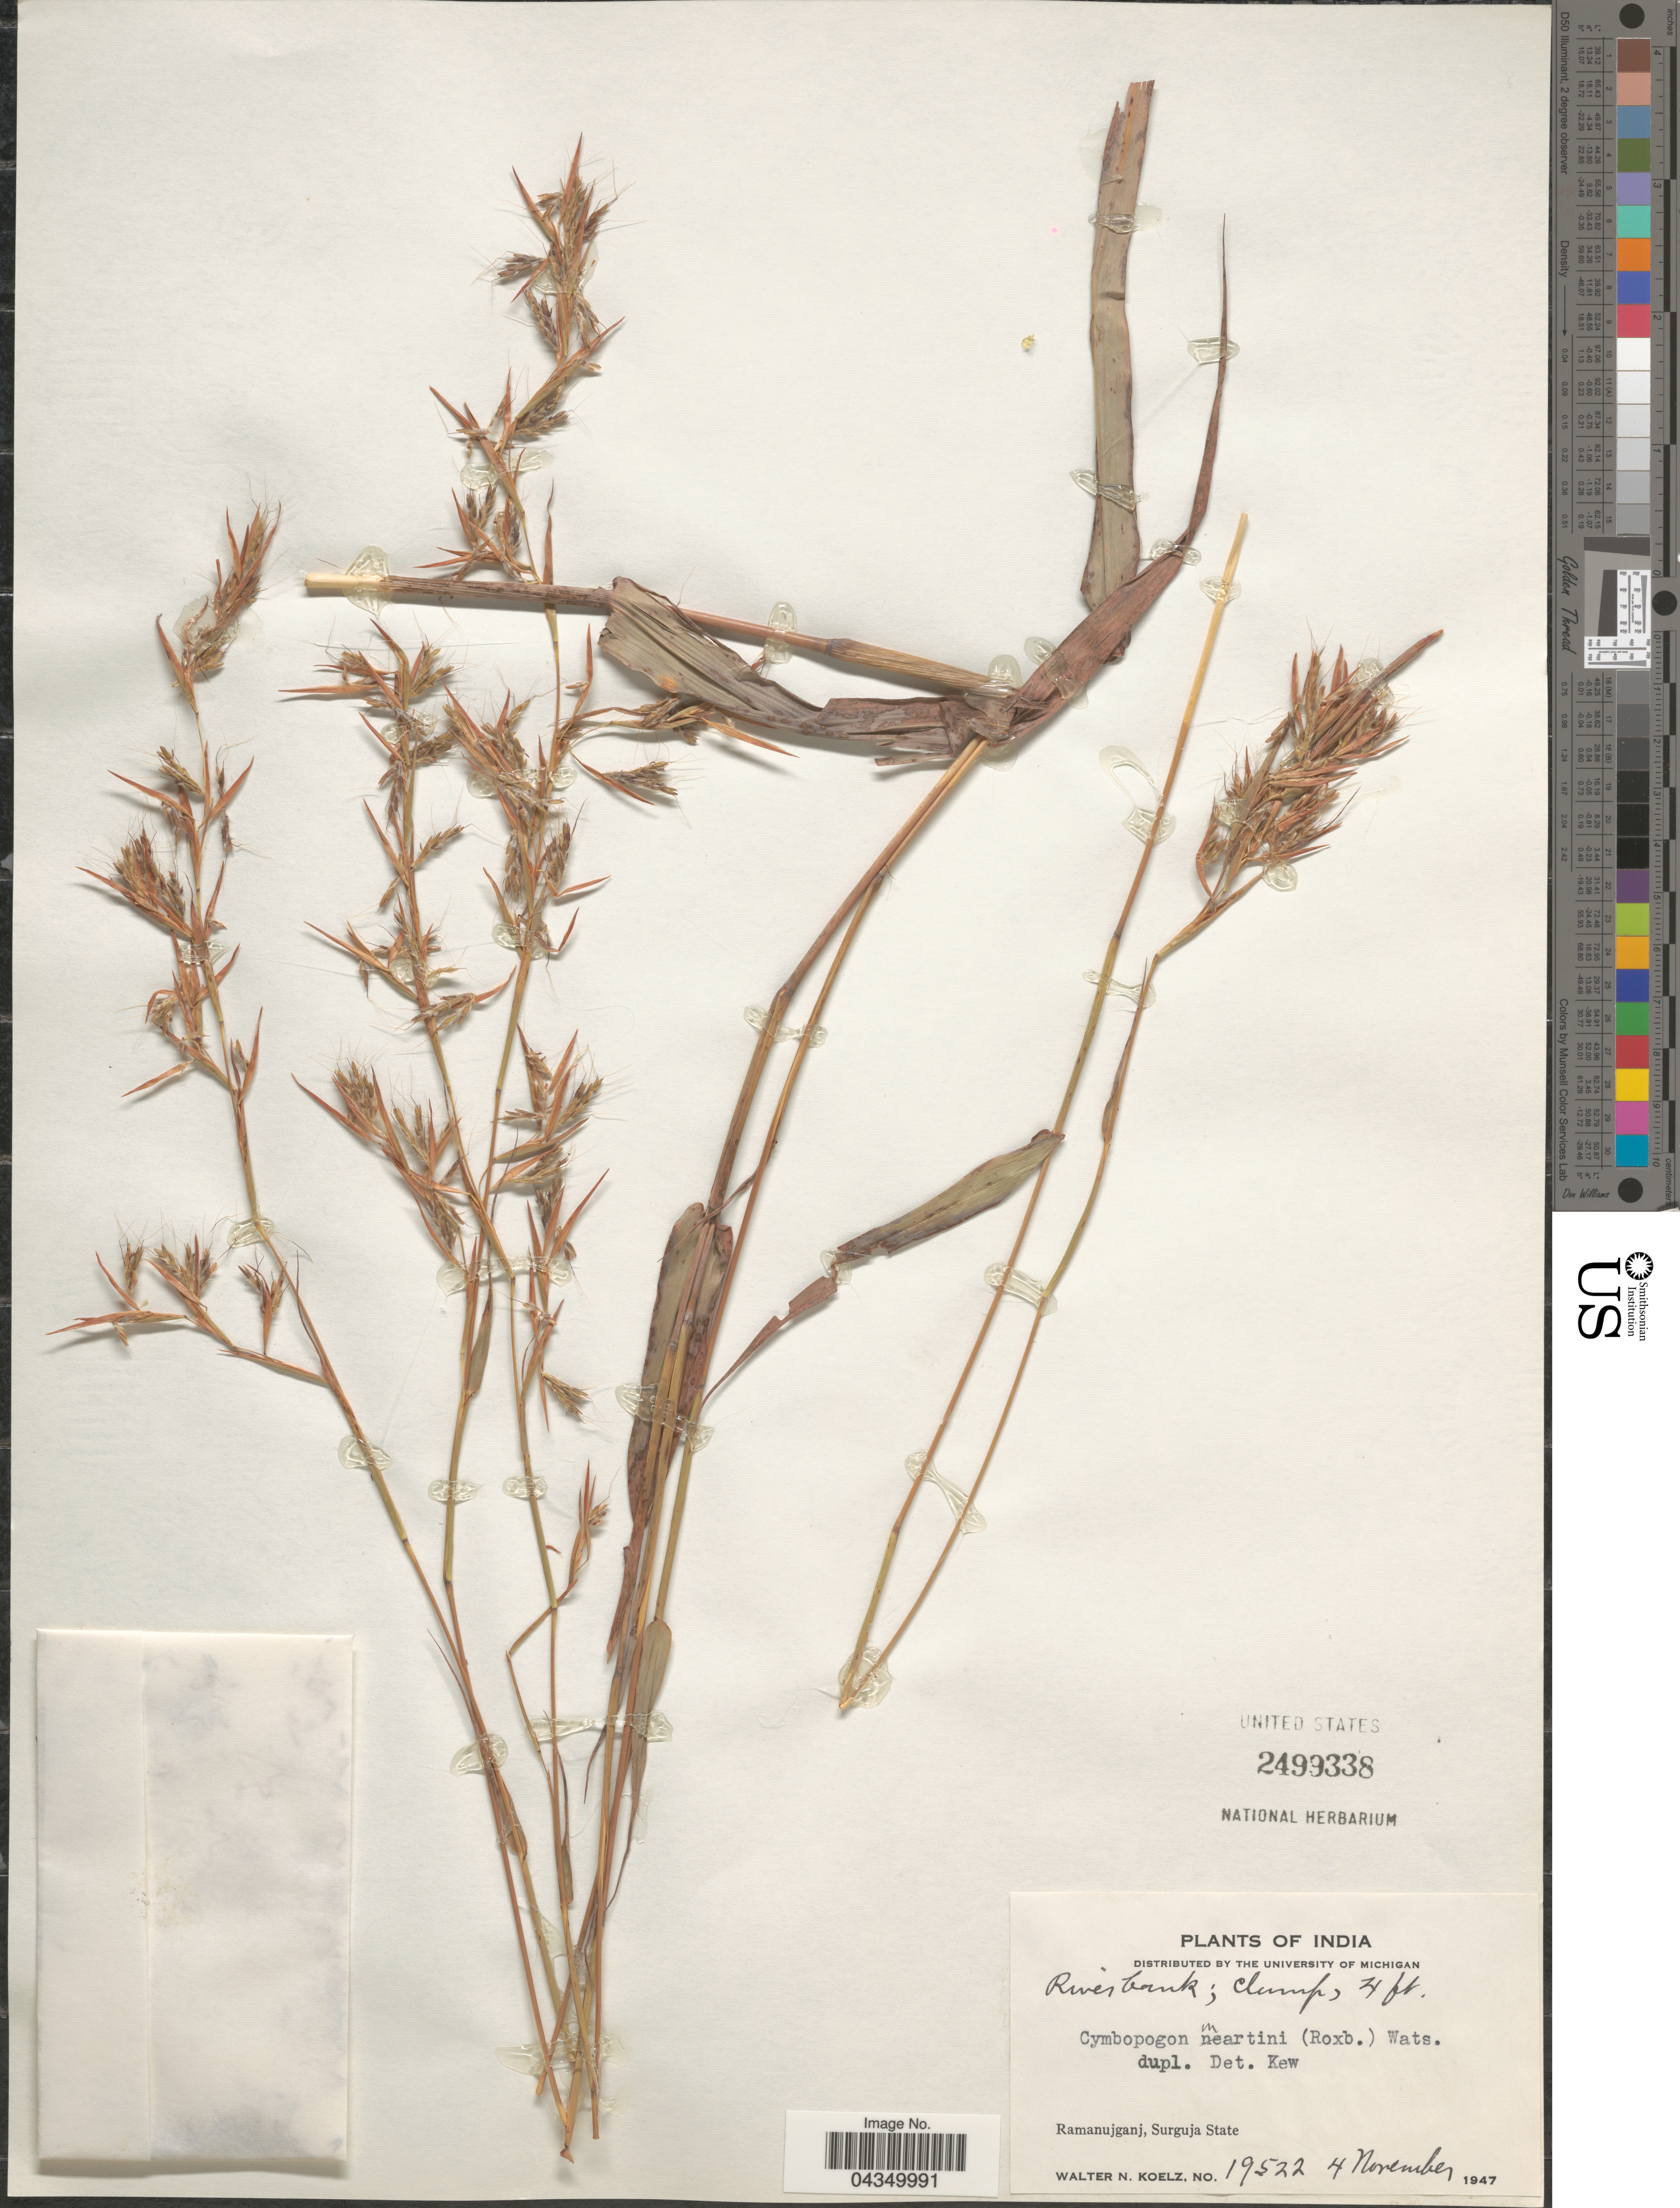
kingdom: Plantae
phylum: Tracheophyta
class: Liliopsida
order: Poales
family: Poaceae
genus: Cymbopogon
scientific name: Cymbopogon martini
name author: (Roxb.) Stapf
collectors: W. N. Koelz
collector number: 19522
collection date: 1947-11-04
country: India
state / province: Chhattisgarh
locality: Ramanujganj, Surguja State.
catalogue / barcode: US 2499338